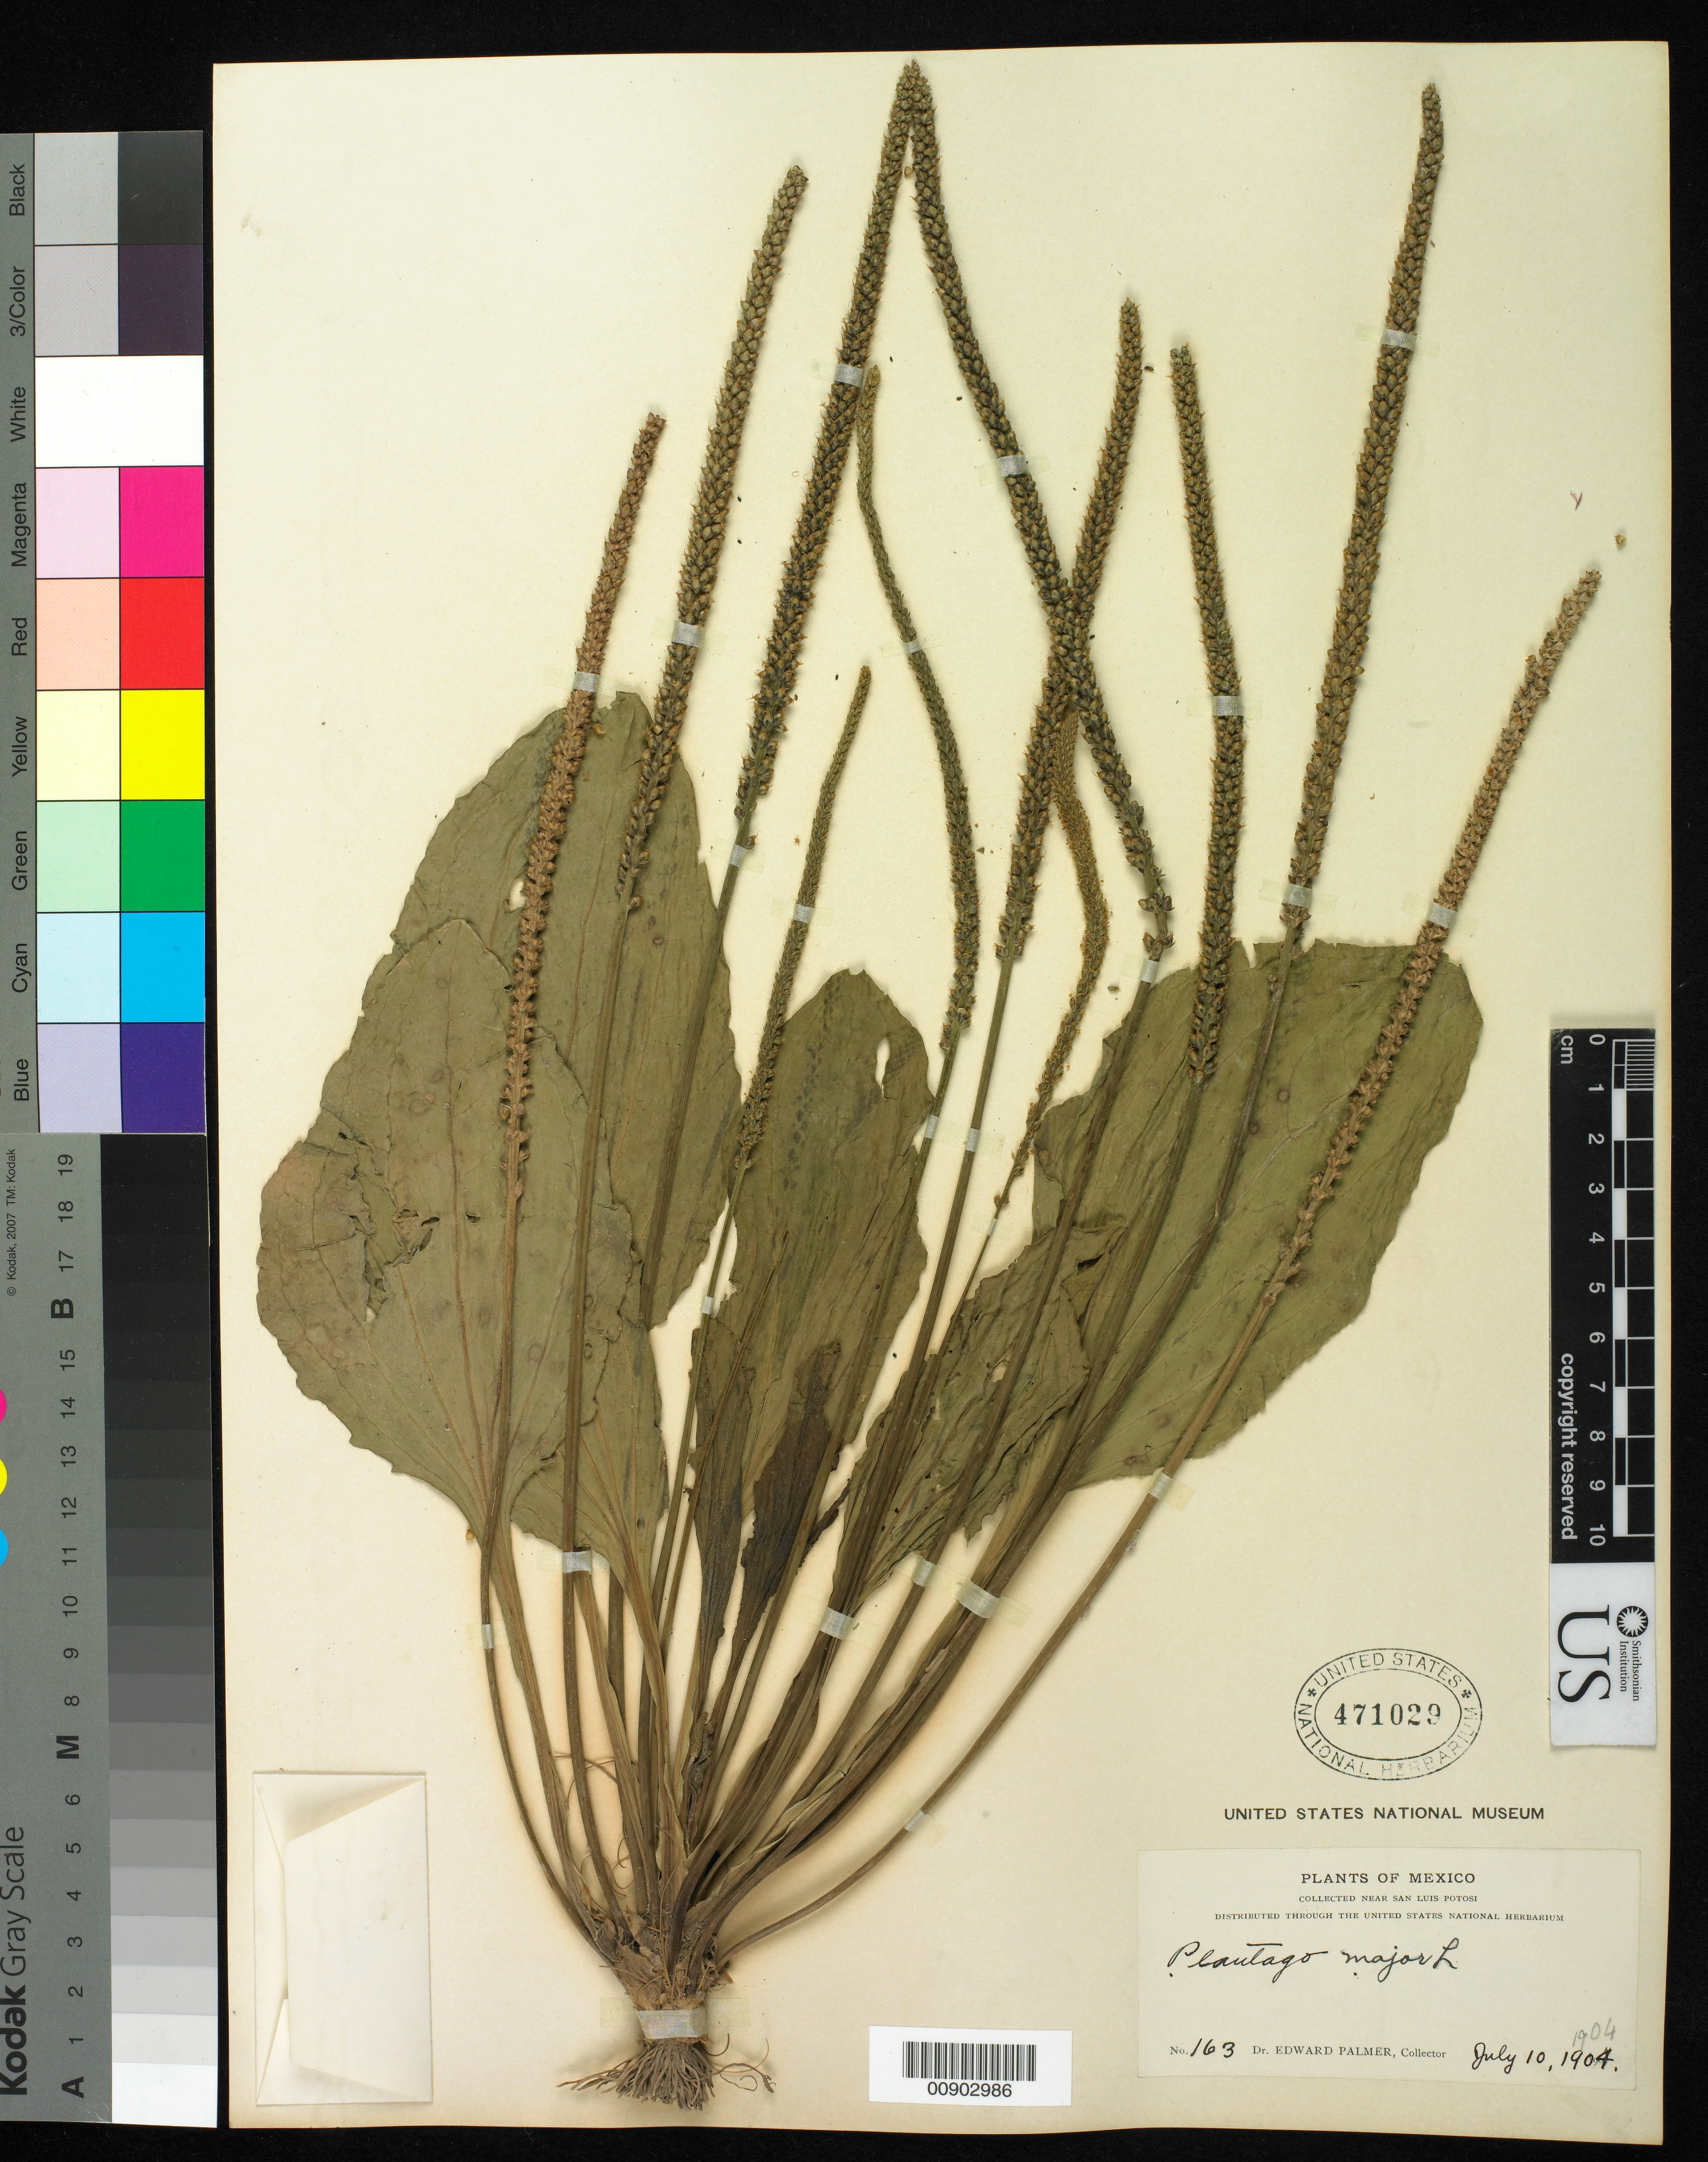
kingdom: Plantae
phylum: Tracheophyta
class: Magnoliopsida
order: Lamiales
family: Plantaginaceae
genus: Plantago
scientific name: Plantago major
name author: L.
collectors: E. Palmer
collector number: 163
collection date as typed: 10 Jul 1904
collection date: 1904-07-10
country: Mexico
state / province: San Luis Potosí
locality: Near San Luis Potosí.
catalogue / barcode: US 471029